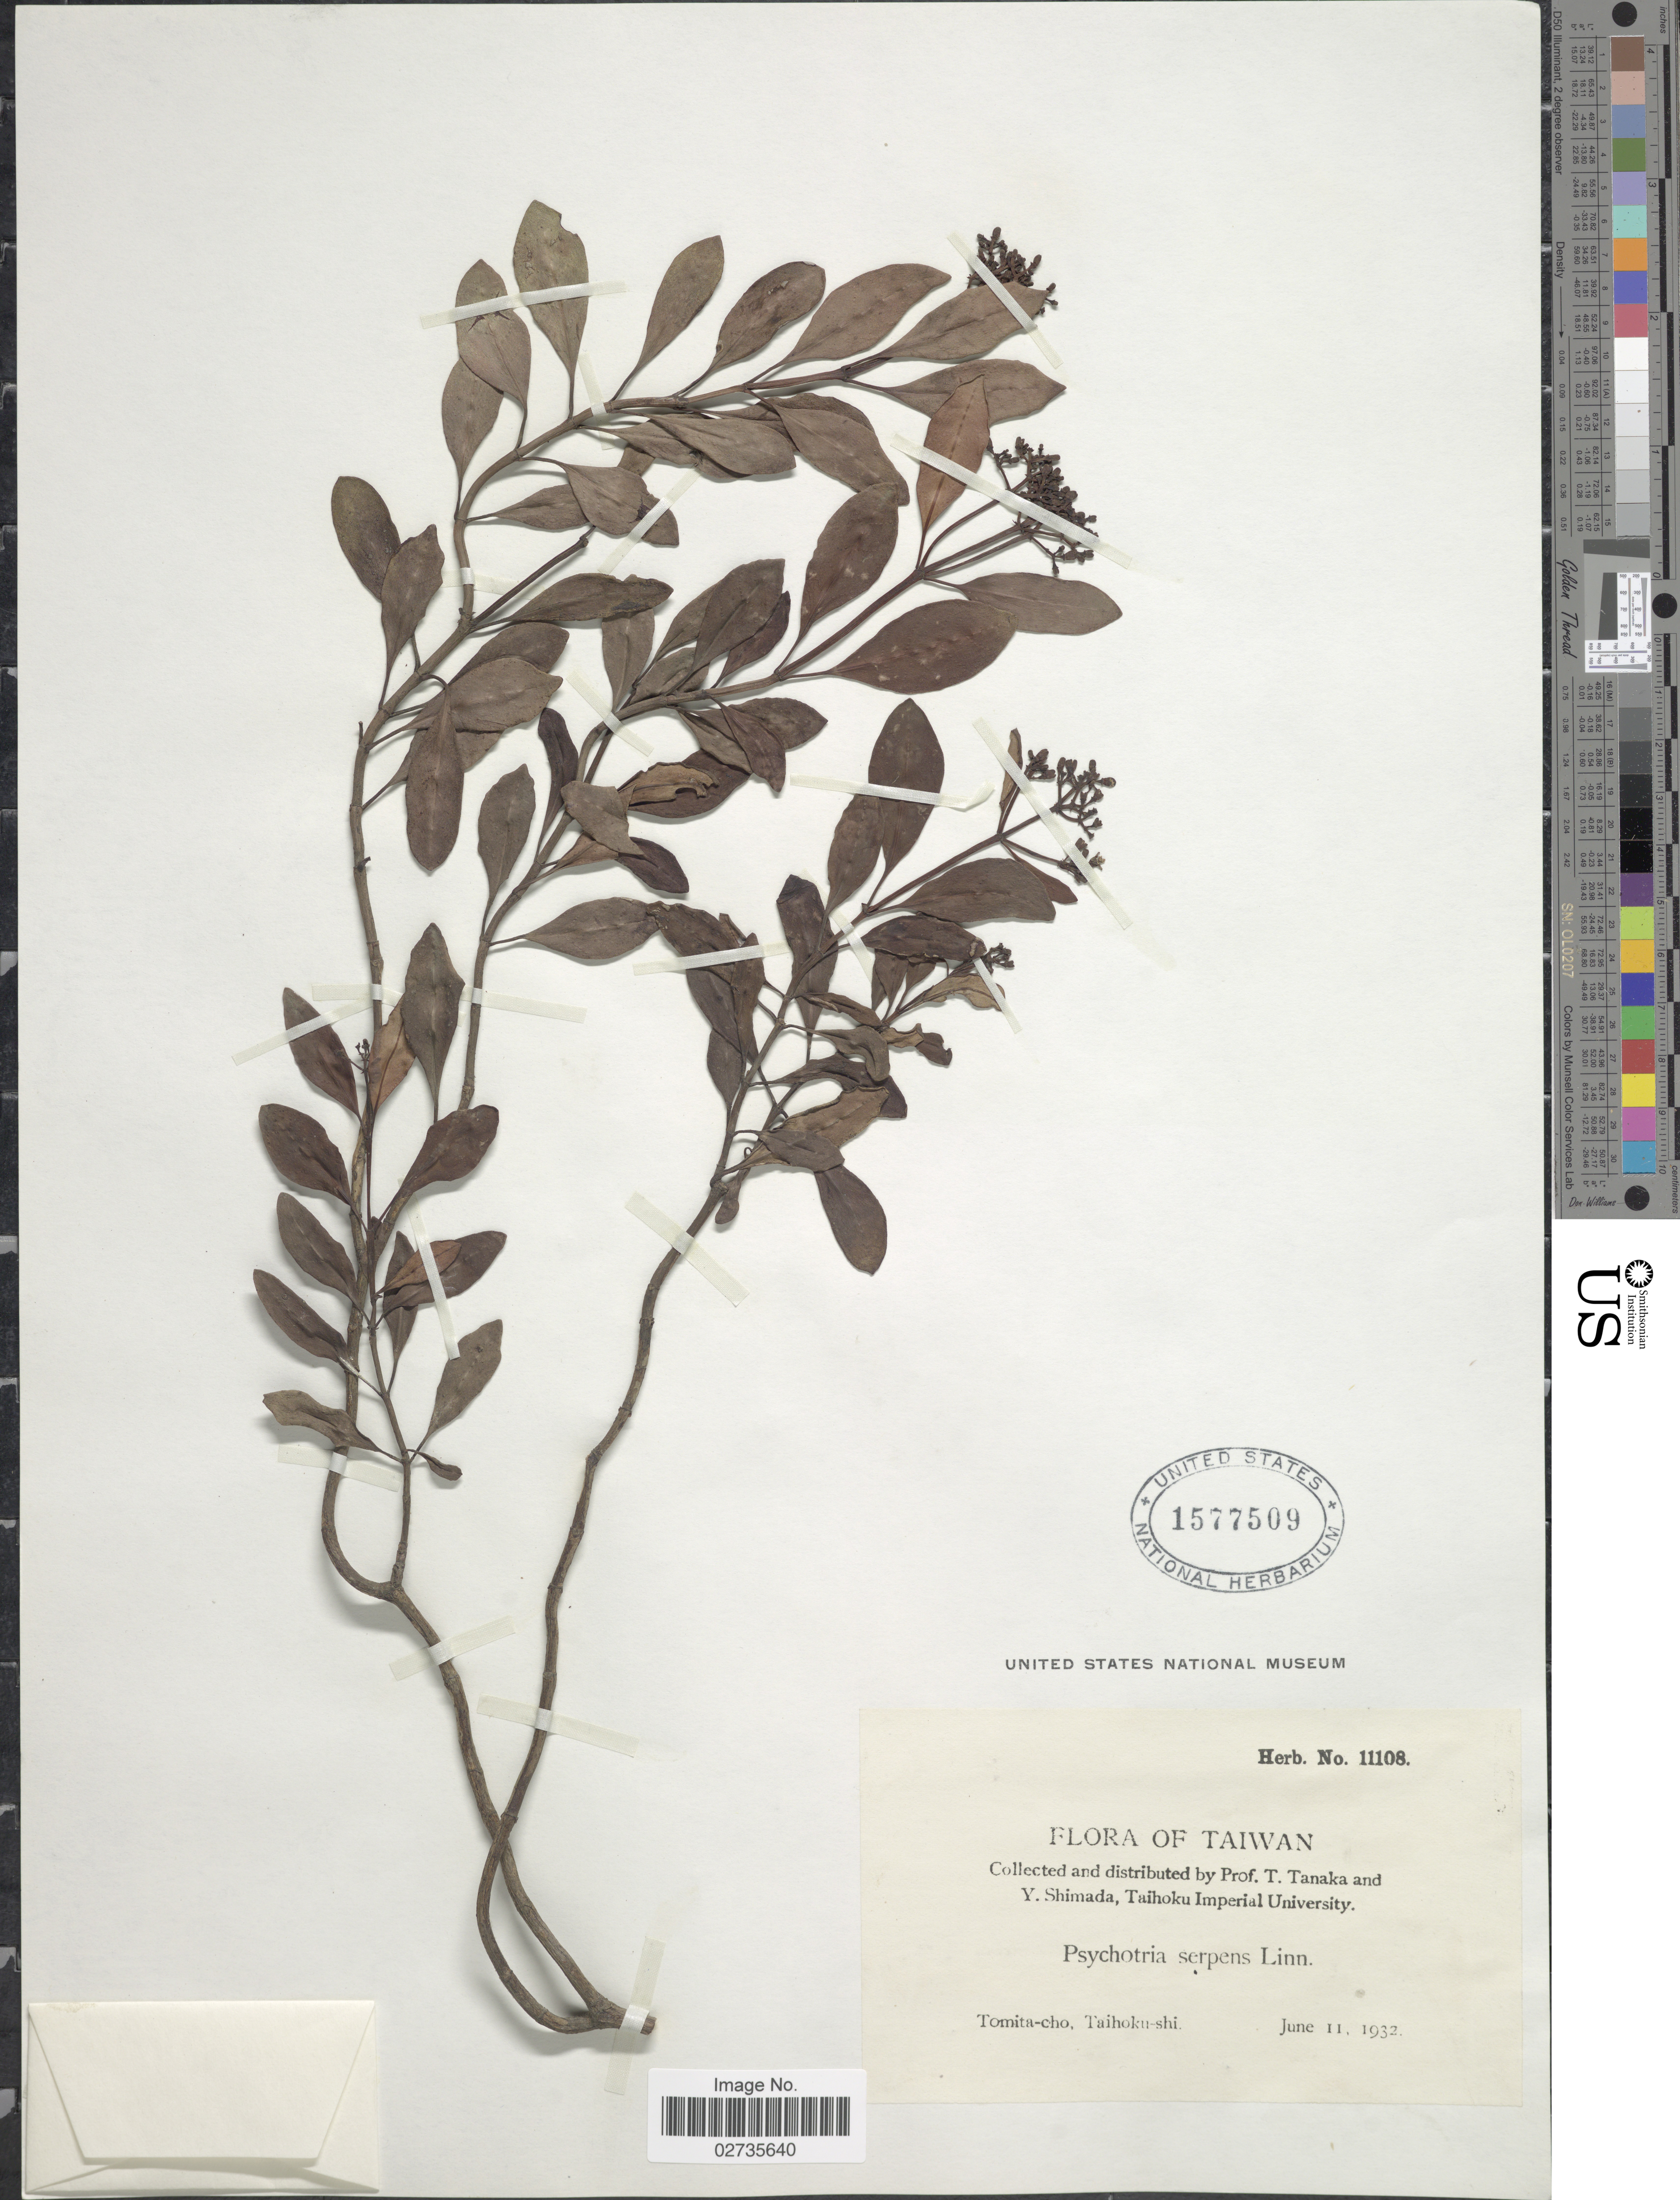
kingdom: Plantae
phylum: Tracheophyta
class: Magnoliopsida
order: Gentianales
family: Rubiaceae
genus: Psychotria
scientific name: Psychotria serpens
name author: L.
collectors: T. Tanaka & Y. Shimada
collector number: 11108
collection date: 1932-06-11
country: Taiwan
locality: Tomita-cho, Taihoku-shi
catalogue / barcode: US 1577509